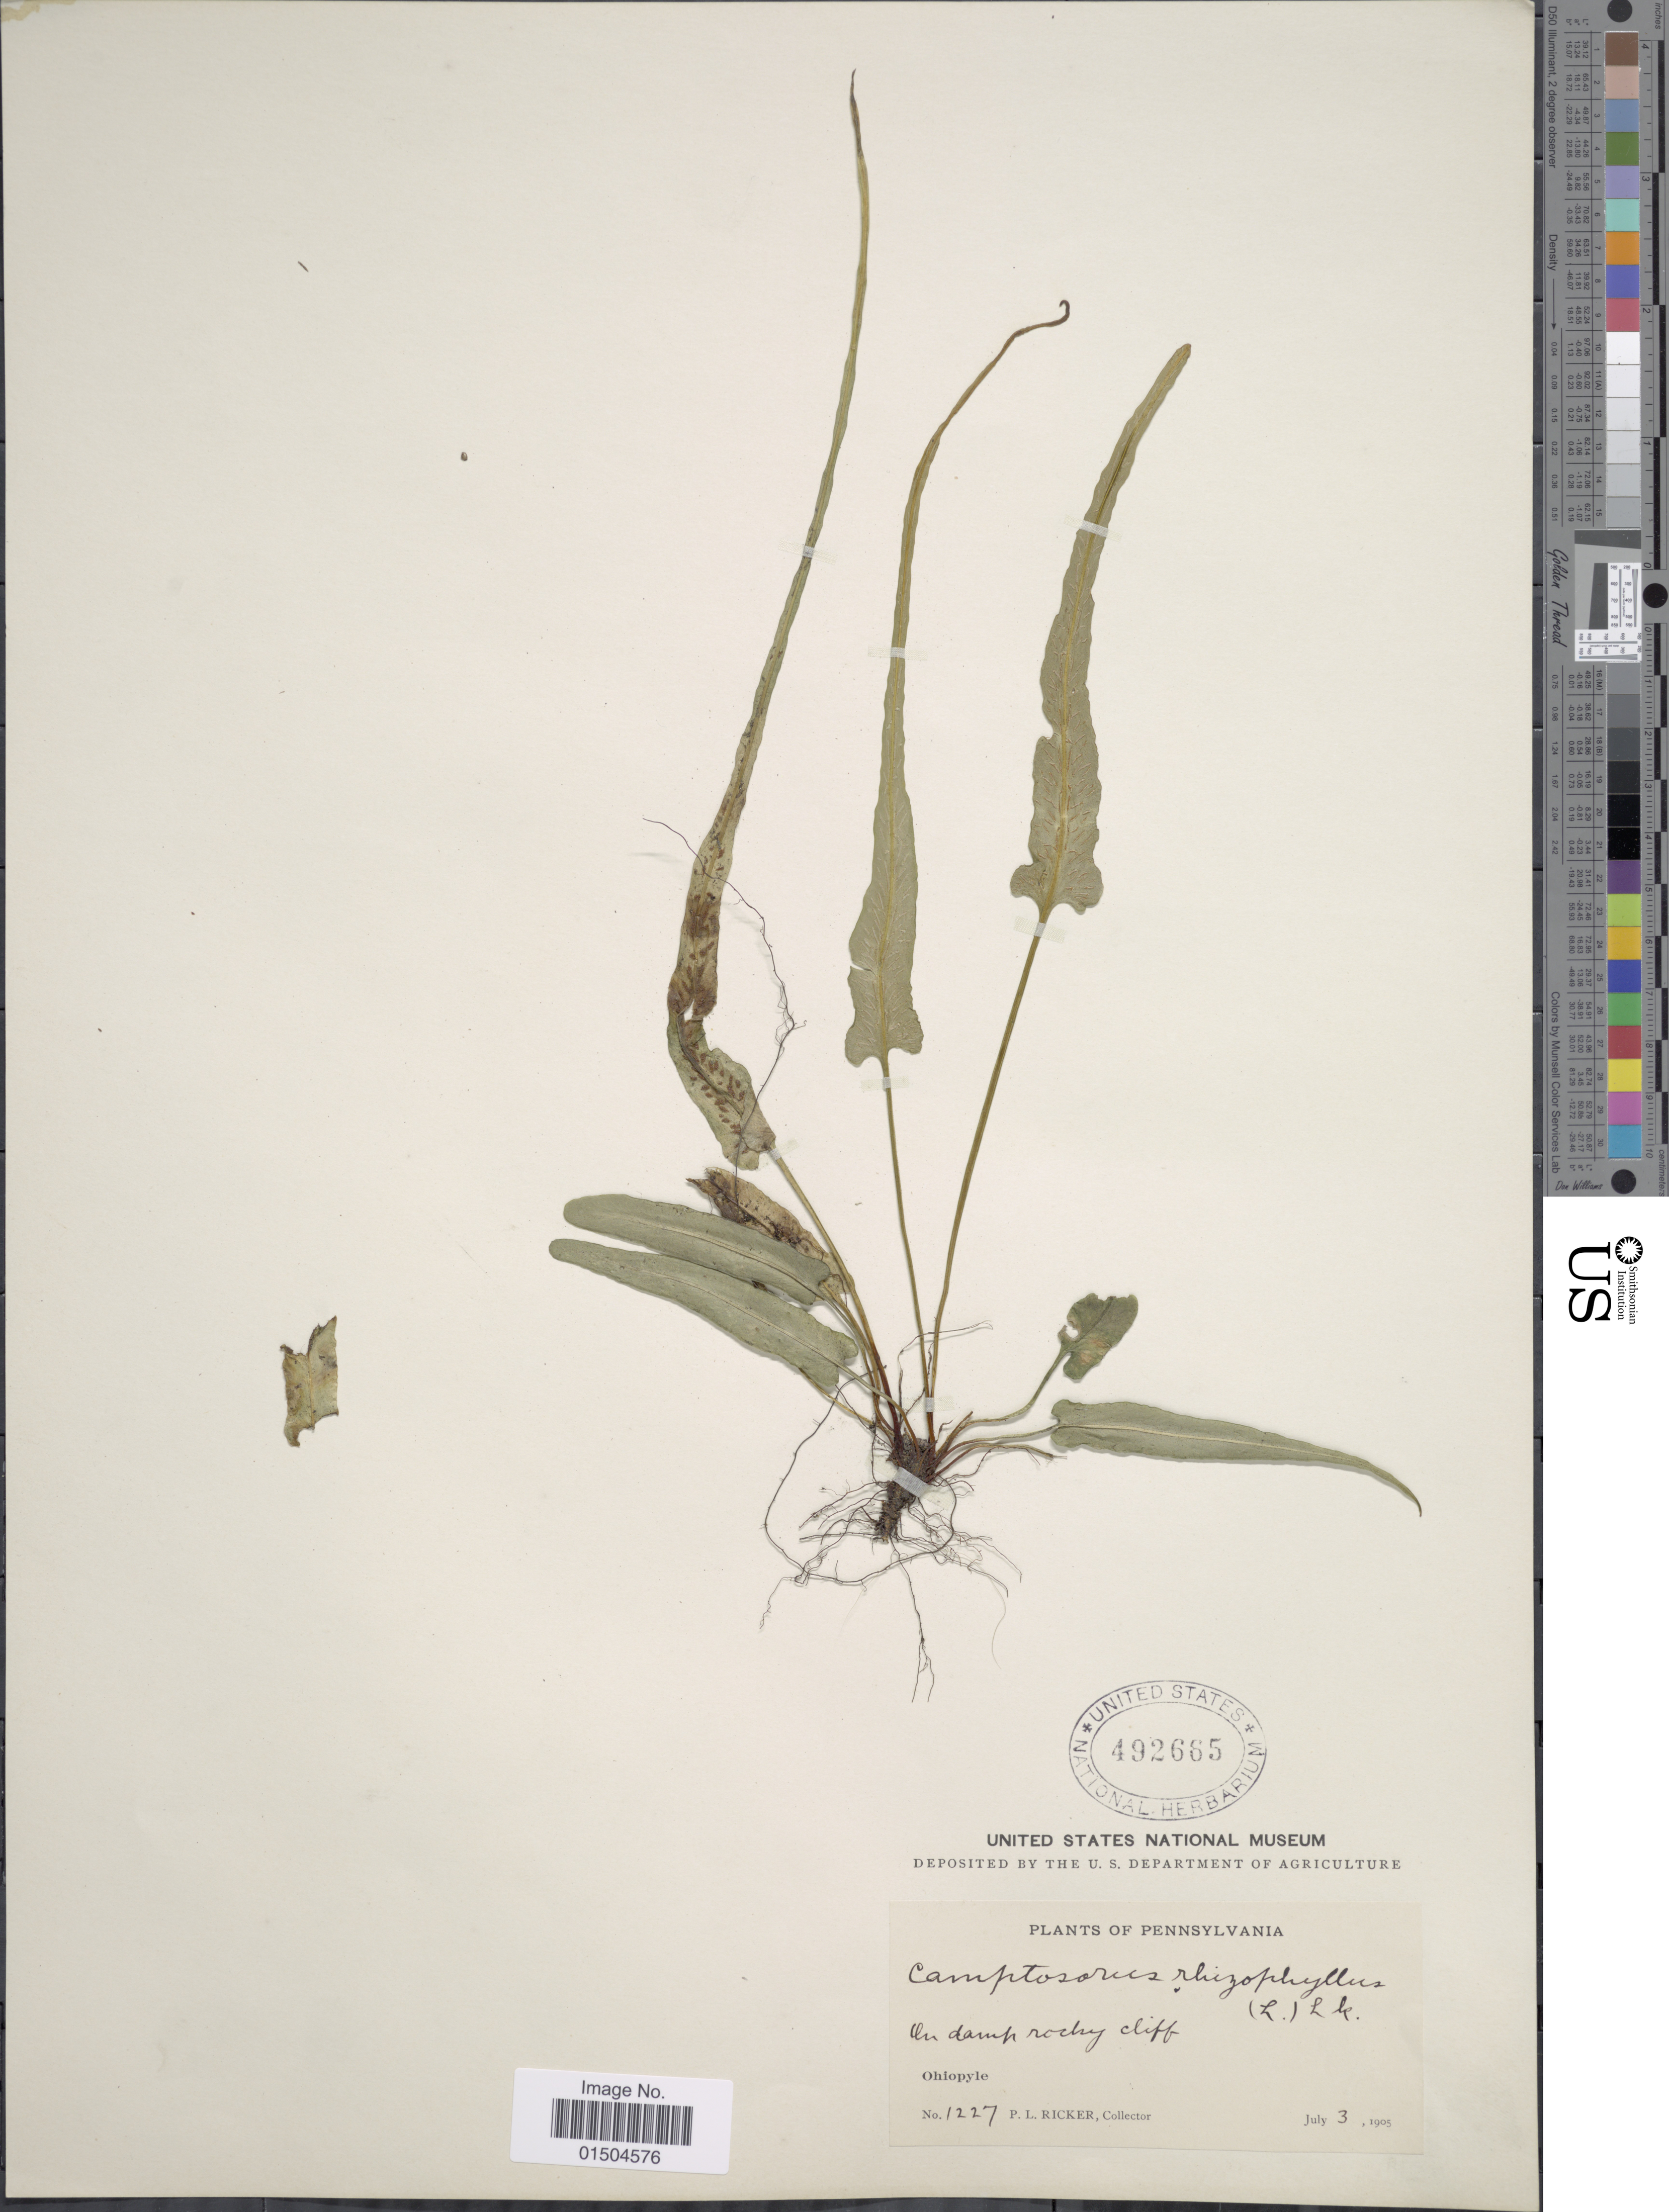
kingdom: Plantae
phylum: Tracheophyta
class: Polypodiopsida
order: Polypodiales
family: Aspleniaceae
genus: Asplenium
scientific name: Asplenium rhizophyllum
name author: L.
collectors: P. Ricker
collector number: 1227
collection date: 1905-07-03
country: United States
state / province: Ohio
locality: Pennsylvania. Ohiopyle.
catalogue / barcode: US 492665